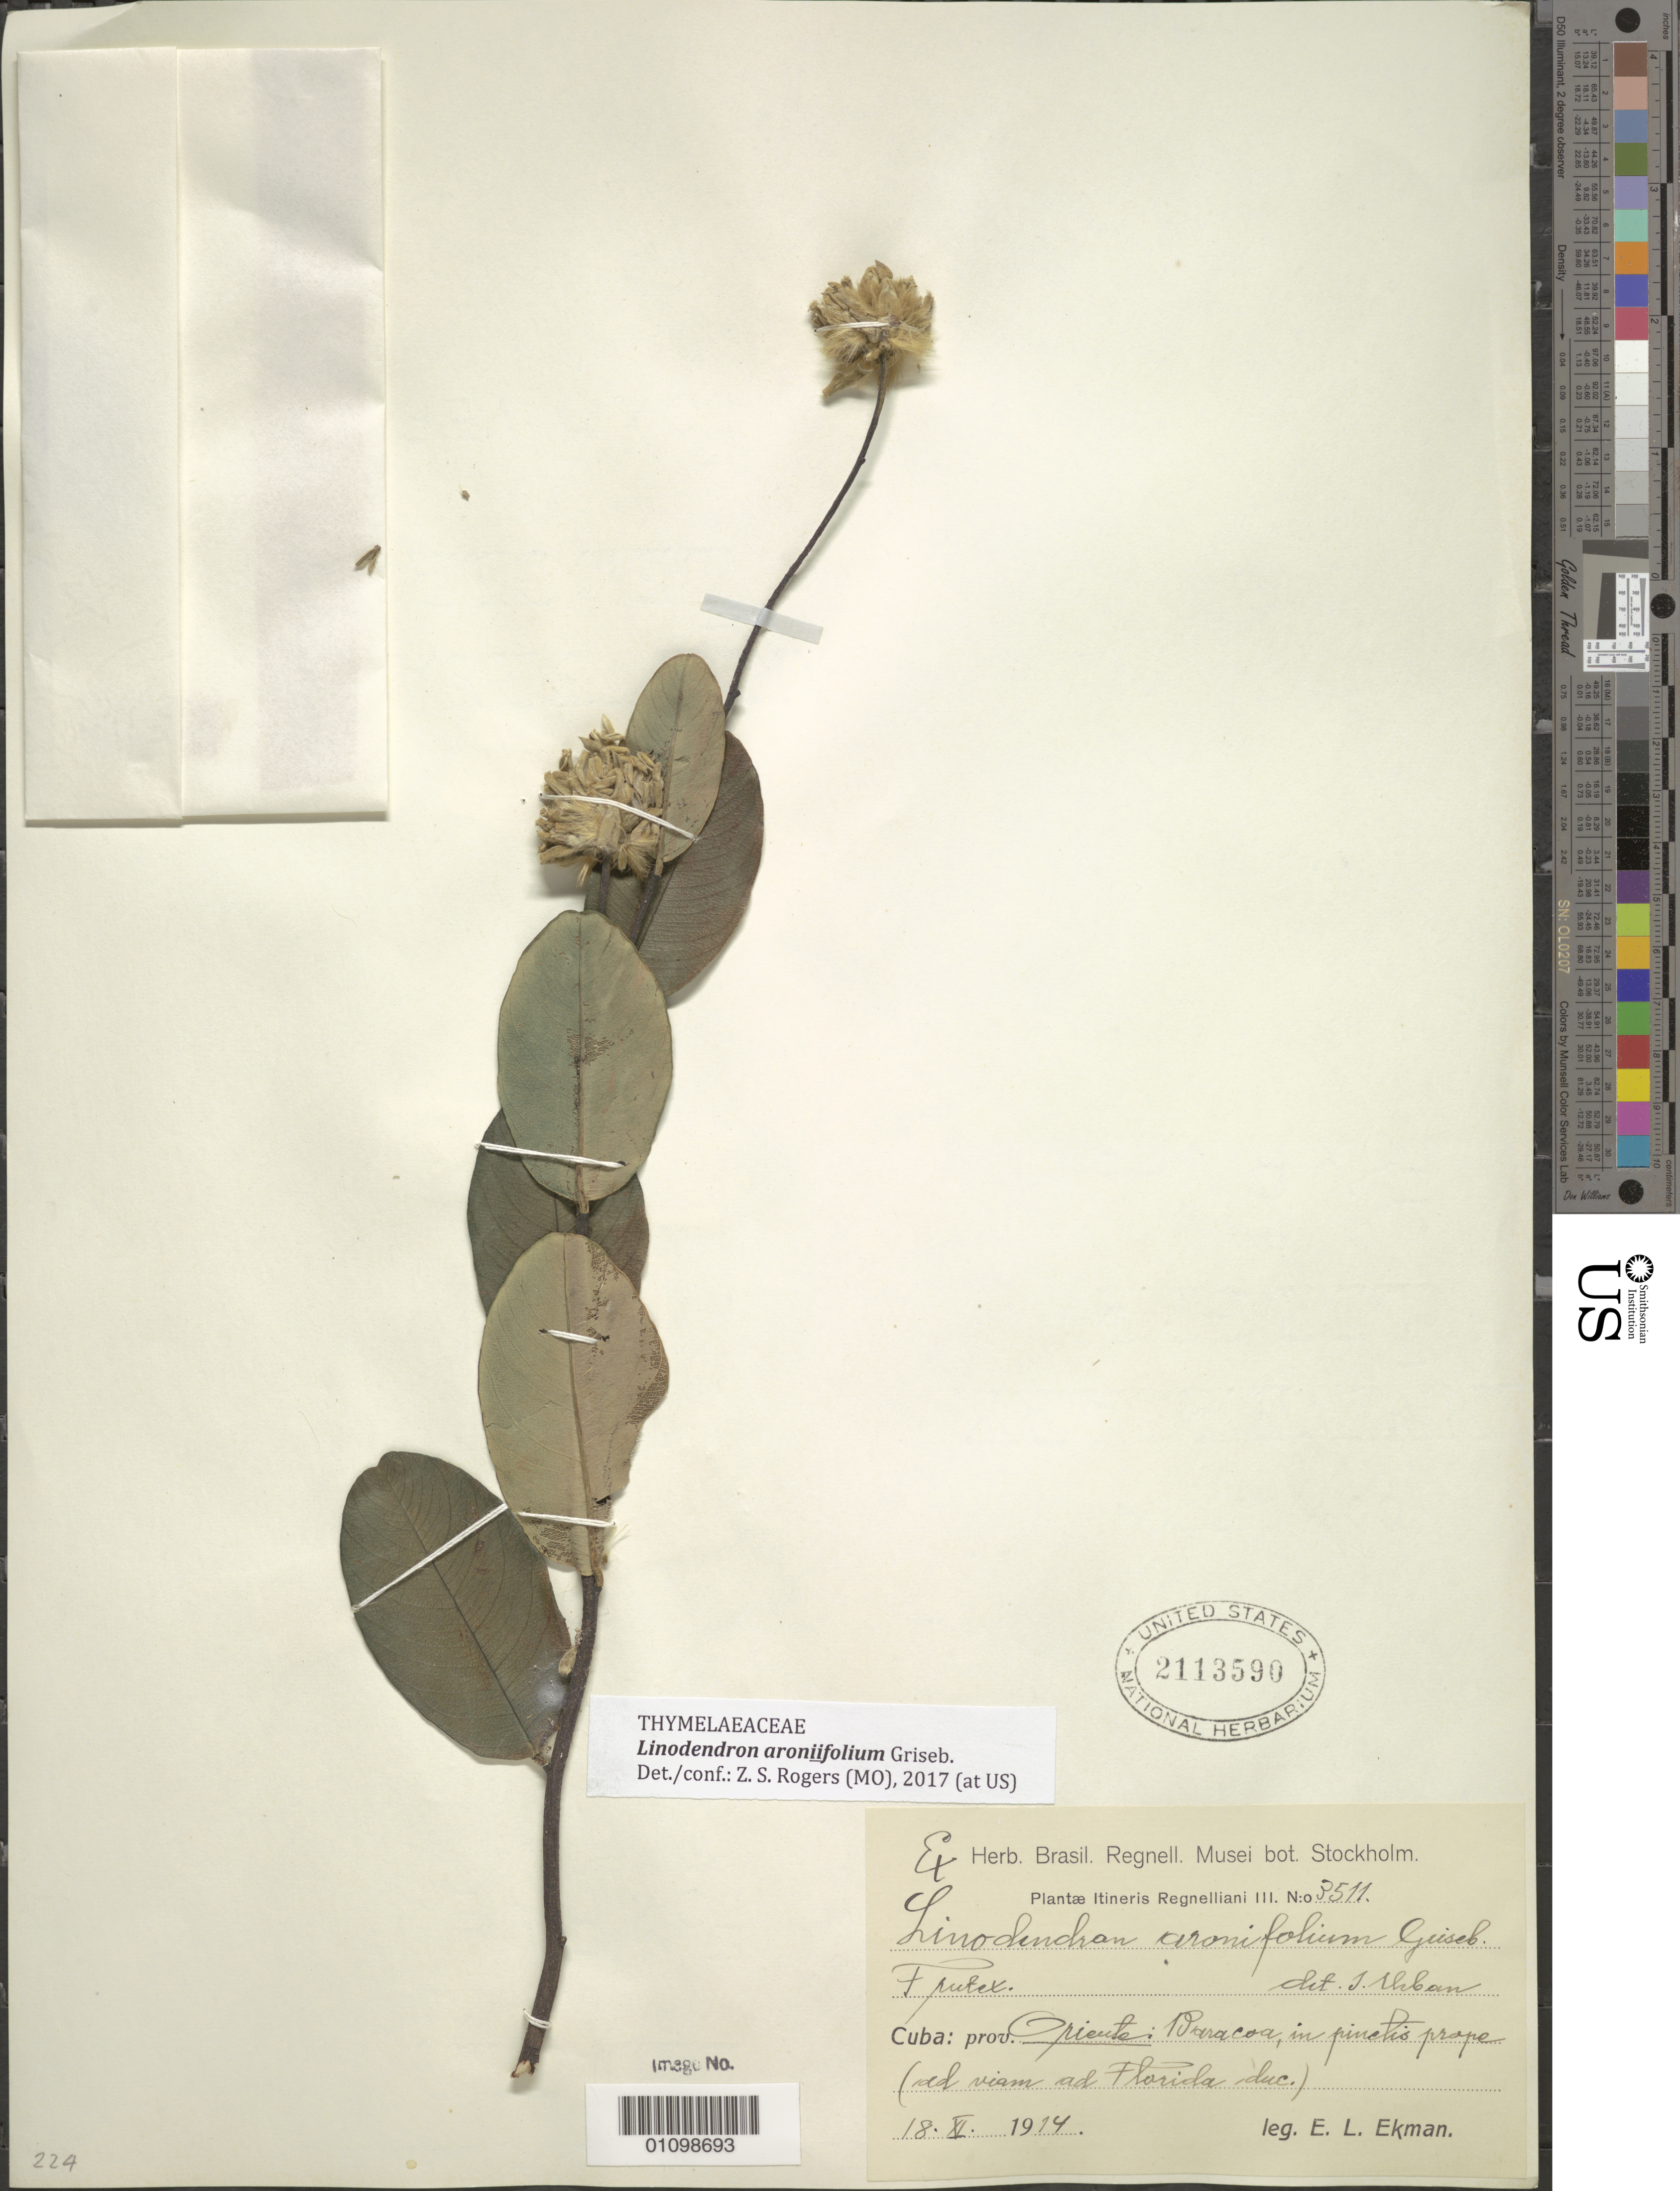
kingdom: Plantae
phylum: Tracheophyta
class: Magnoliopsida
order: Malvales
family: Thymelaeaceae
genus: Linodendron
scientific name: Linodendron aroniifolium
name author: Griseb.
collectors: E. L. Ekman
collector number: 3511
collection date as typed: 18 May 1914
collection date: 1914-05-18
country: Cuba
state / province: Guantanamo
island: Cuba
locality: Baracoa, in pinetis prope ad viam ad Florida, duc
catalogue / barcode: US 2113590